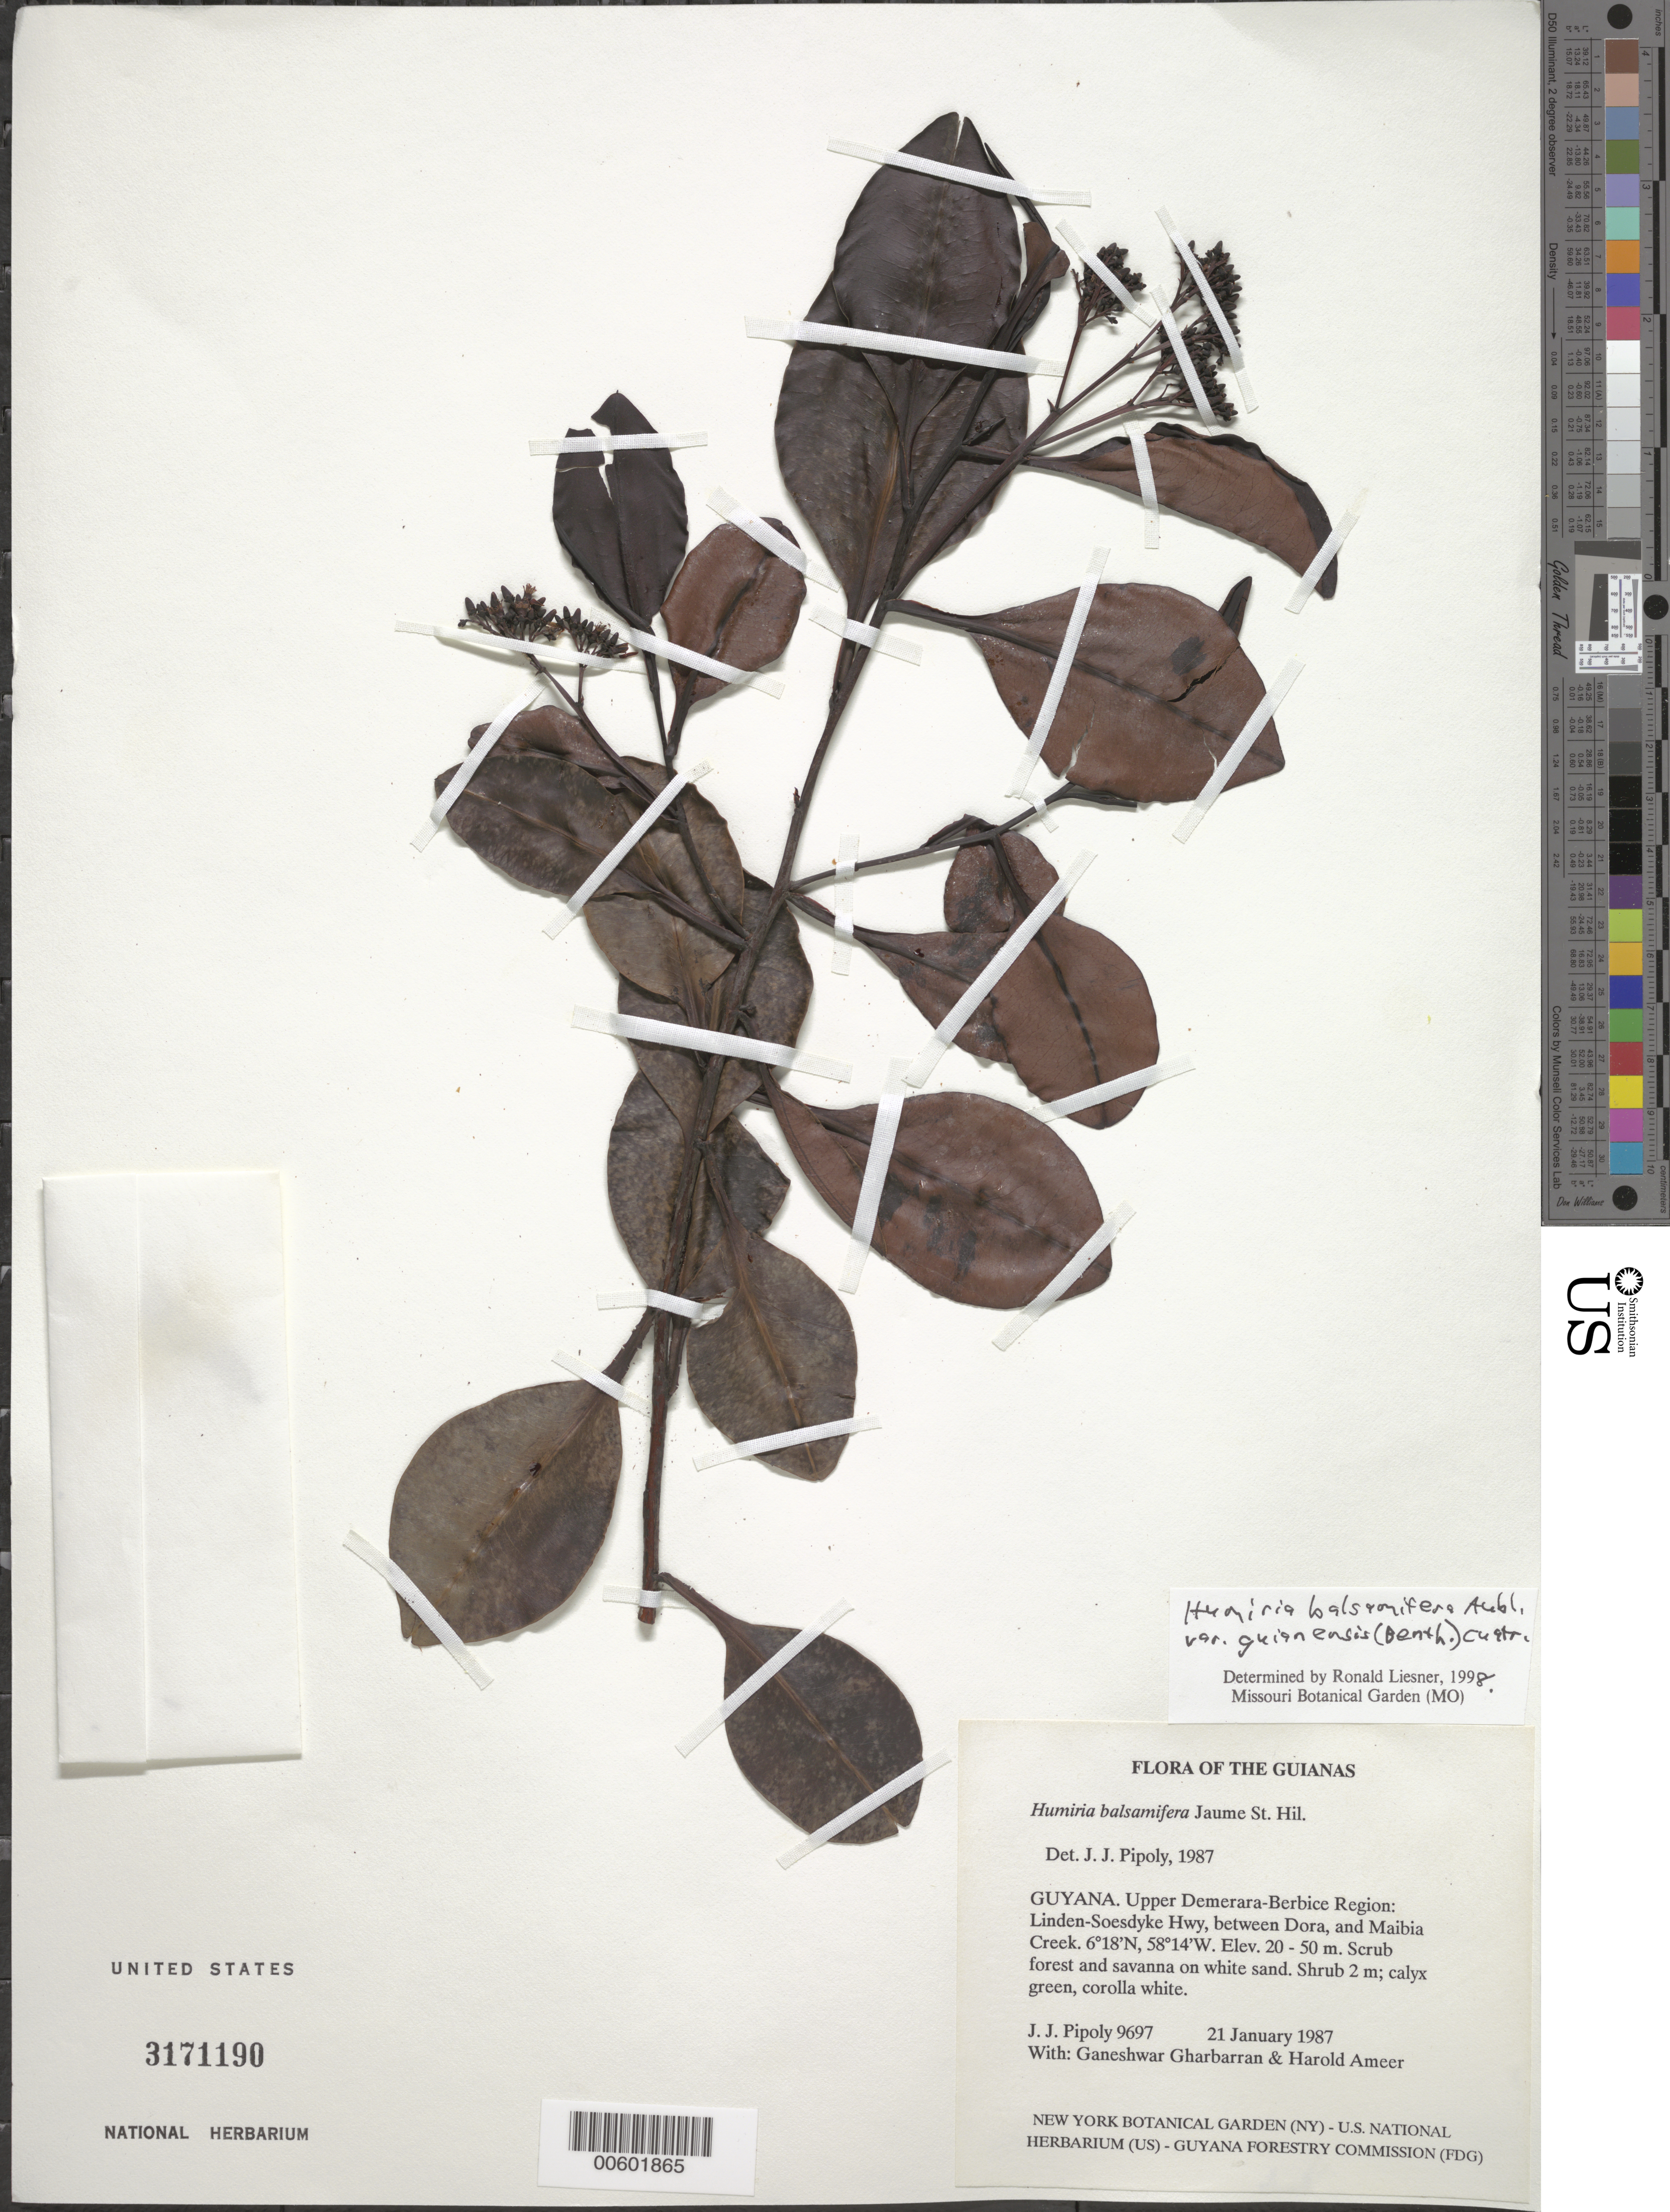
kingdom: Plantae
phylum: Tracheophyta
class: Magnoliopsida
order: Malpighiales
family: Humiriaceae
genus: Humiria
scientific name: Humiria balsamifera var. guianensis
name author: (Benth.) Cuatrec.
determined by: Liesner, R. L.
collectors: J. J. Pipoly, G. Gharbarran & H. Ameer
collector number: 9697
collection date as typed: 21 January 1987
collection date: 1987-01-21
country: Guyana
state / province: U. Demerara-Berbice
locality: Linden-Soesdyke Hwy, between Dora and Maibia Creek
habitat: Scrub forest and savanna on white sand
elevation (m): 20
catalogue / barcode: US 3171190